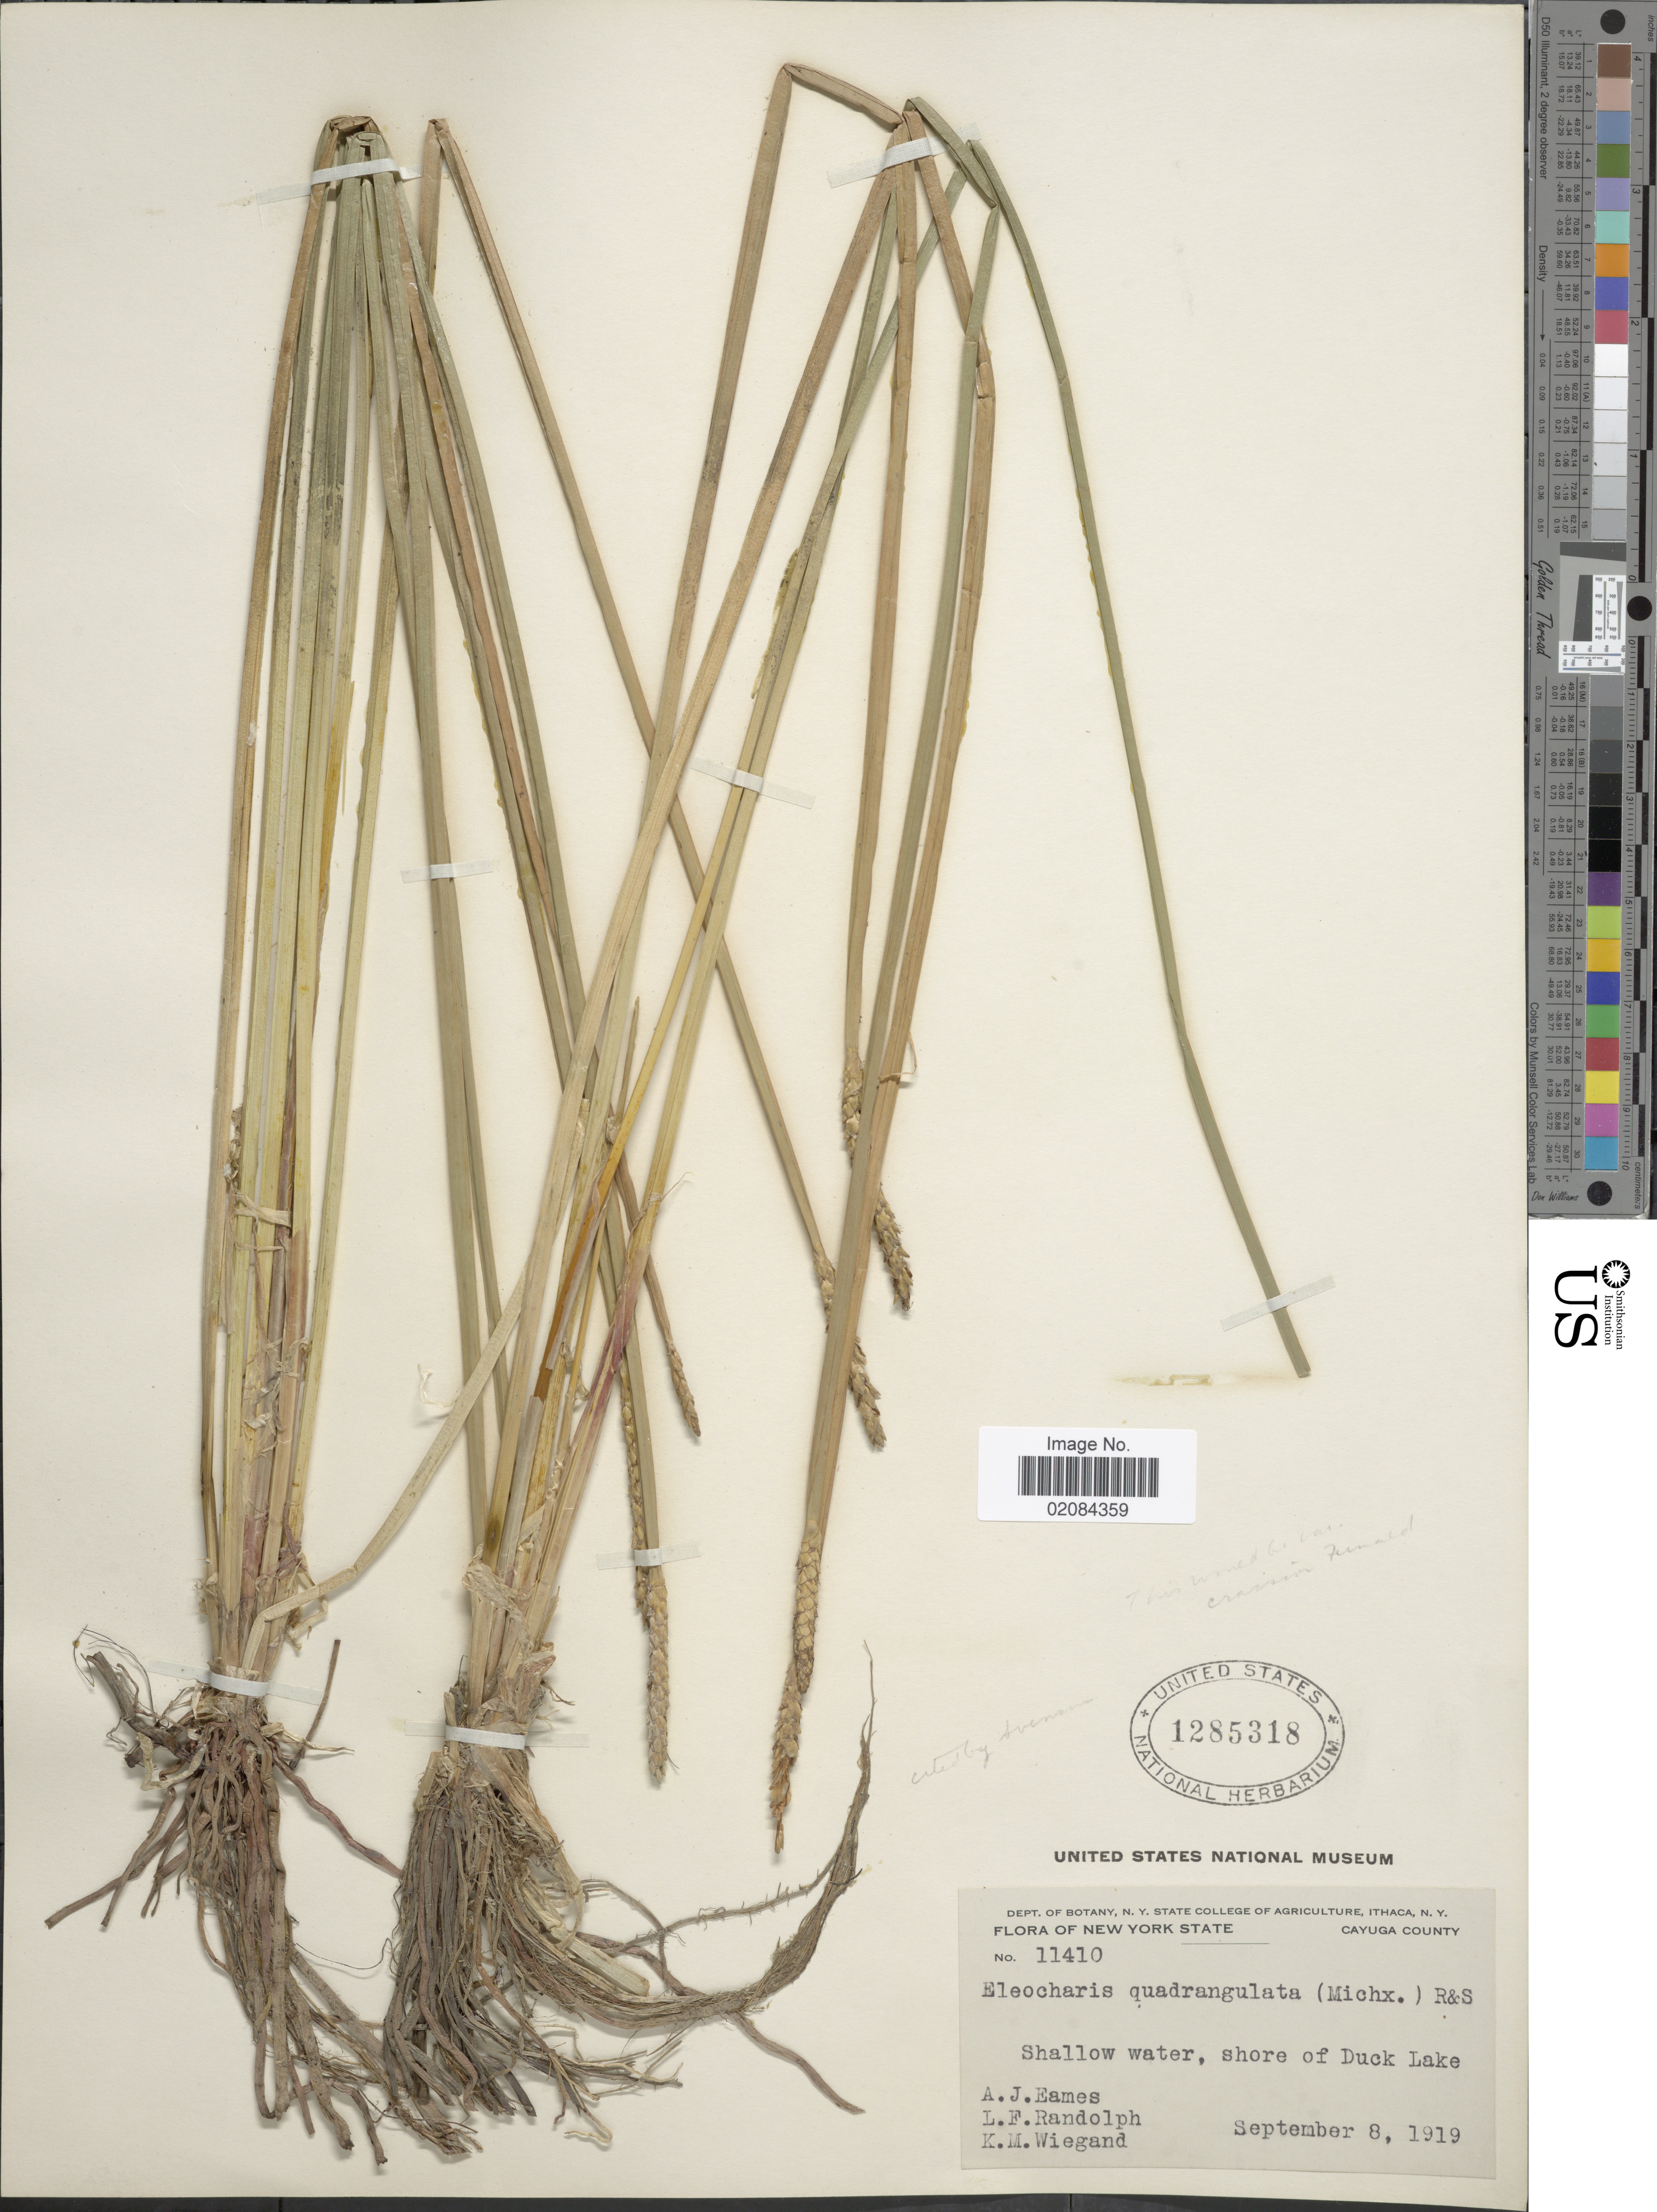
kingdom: Plantae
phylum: Tracheophyta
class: Liliopsida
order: Poales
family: Cyperaceae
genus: Eleocharis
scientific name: Eleocharis quadrangulata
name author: (Michx.) Roem. & Schult.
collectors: A. J. Eames, L. F. Randolph & K. M. Wiegand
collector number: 11410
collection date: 1919-09-08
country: United States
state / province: New York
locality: New York State, Cayuga County. Shallow water, shore of Duck Lake.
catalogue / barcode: US 1285318